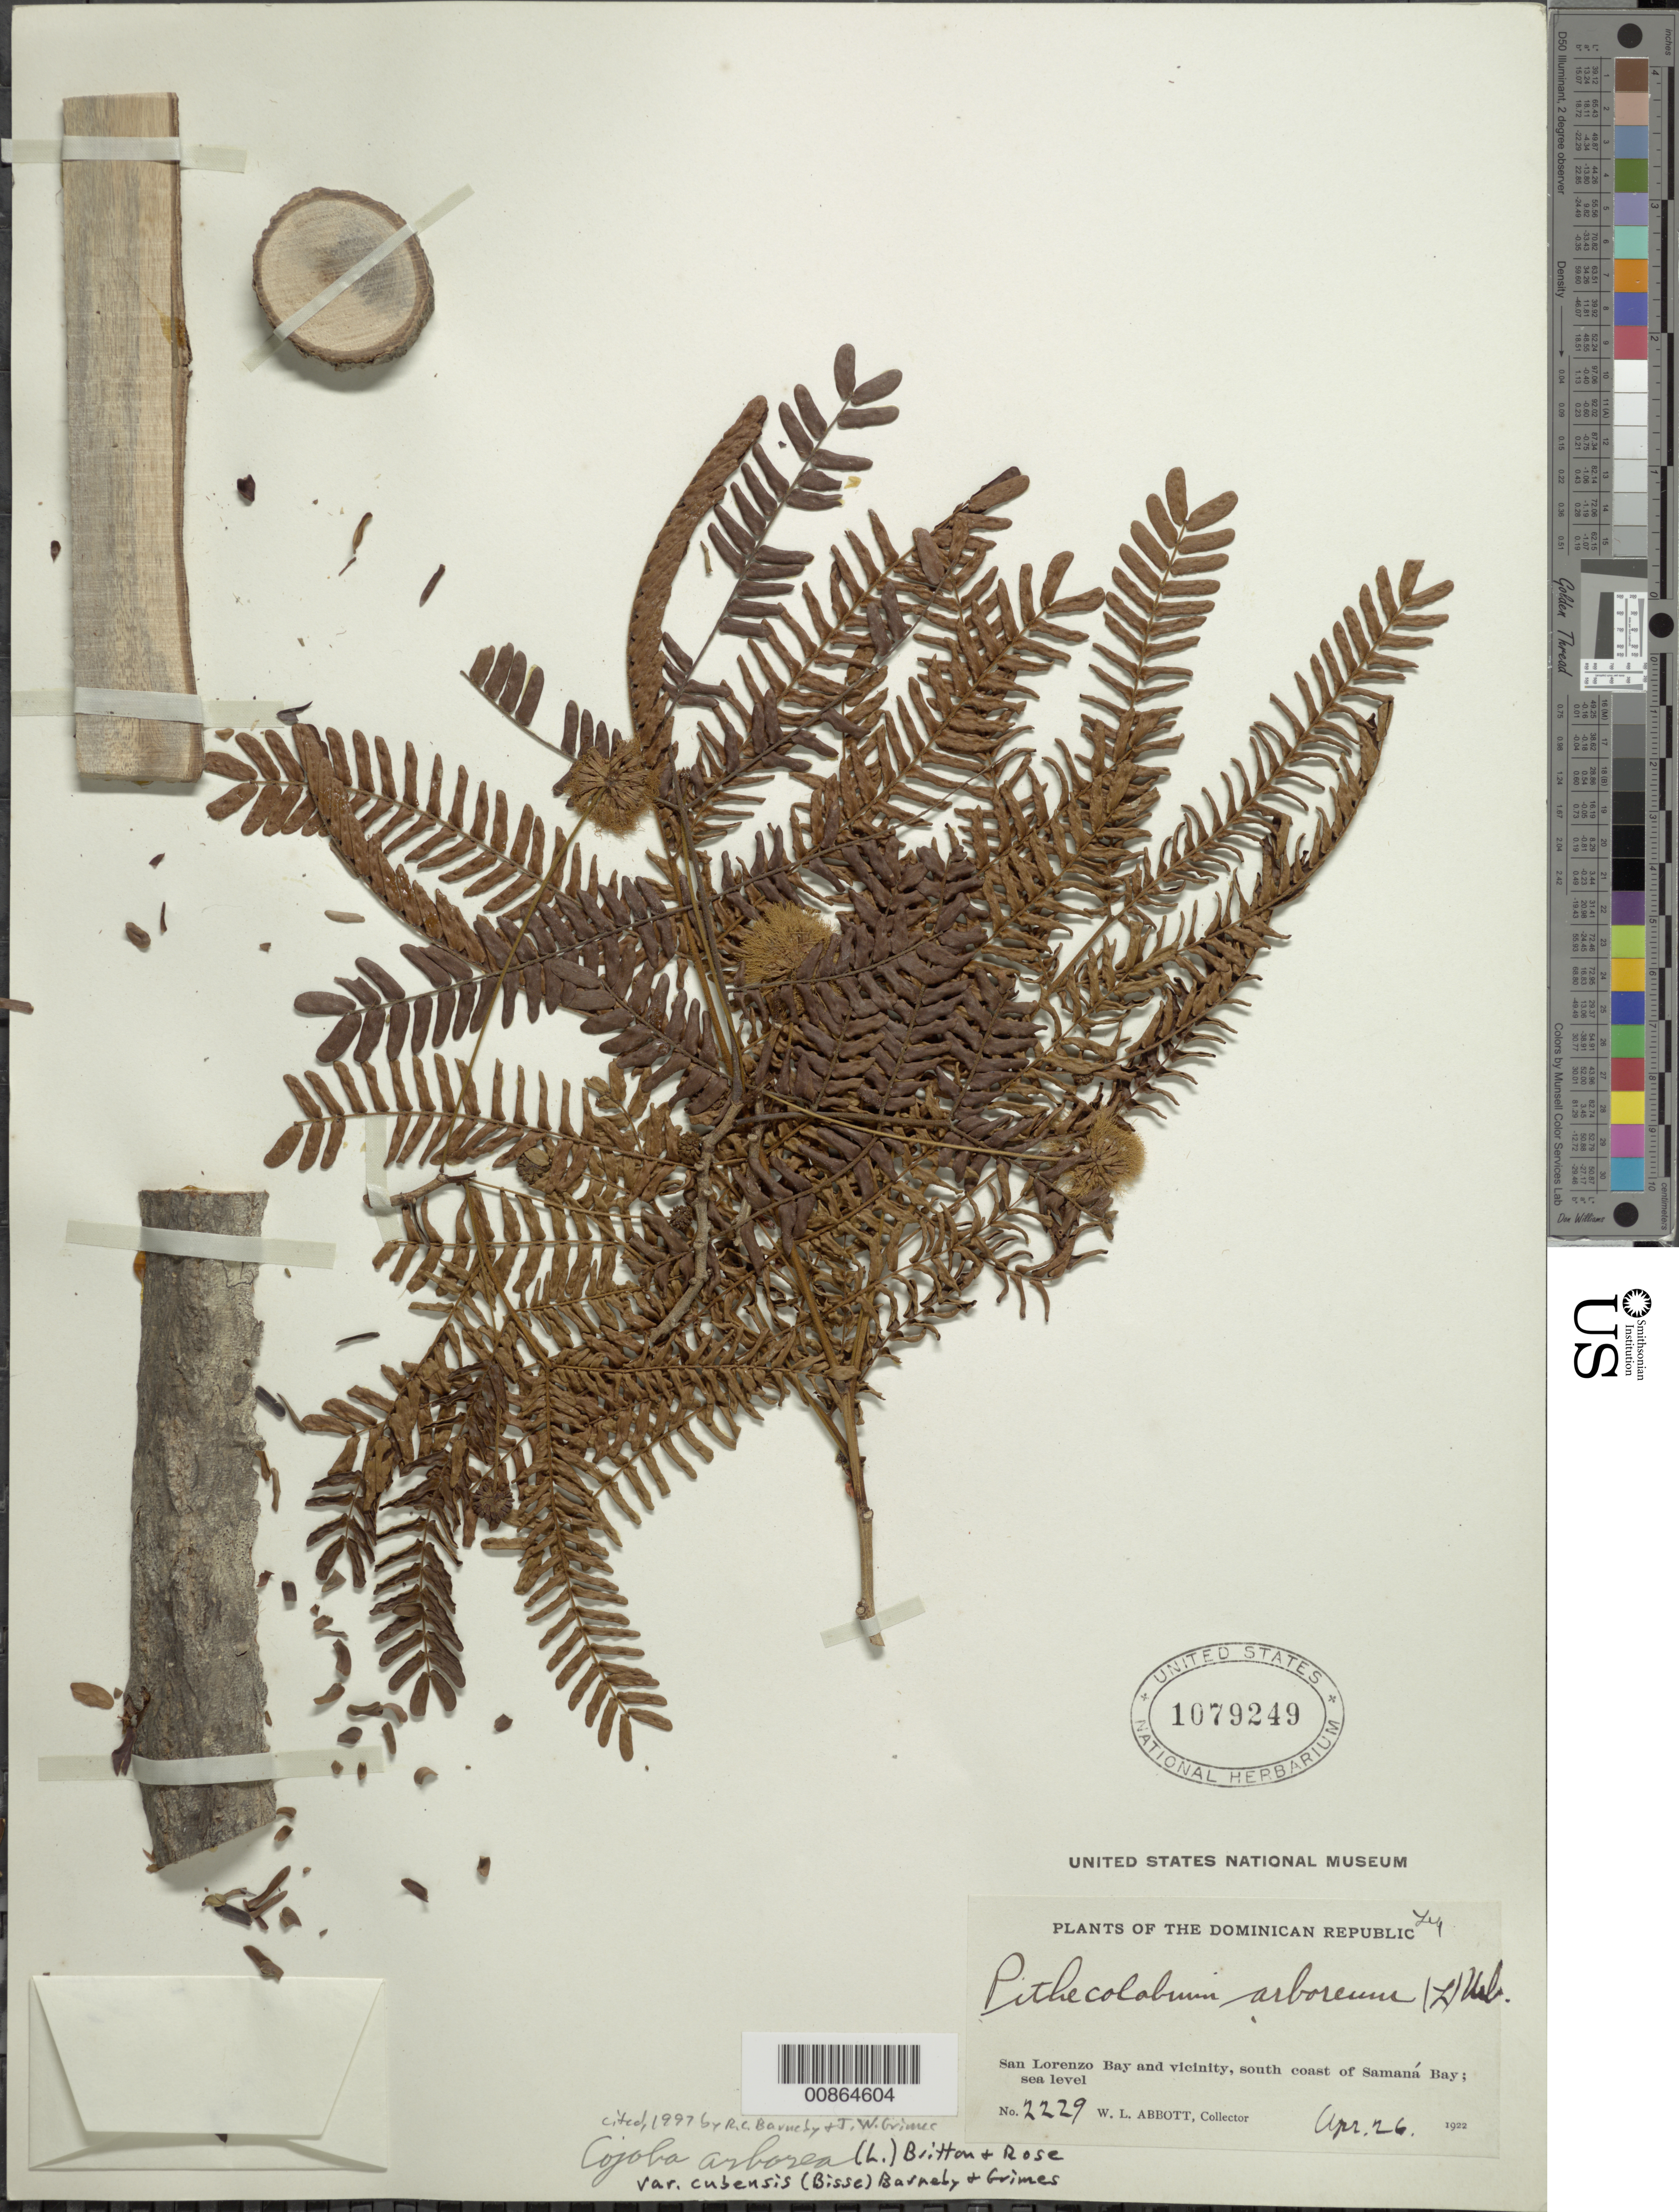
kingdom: Plantae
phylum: Tracheophyta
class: Magnoliopsida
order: Fabales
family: Fabaceae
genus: Cojoba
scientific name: Cojoba arborea var. cubensis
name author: (Bisse) Barneby & J.W. Grimes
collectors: W. L. Abbott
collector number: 2229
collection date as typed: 26 Apr 1922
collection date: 1922-04-26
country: Dominican Republic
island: Hispaniola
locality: San Lorenzo Bay and vicinity, south coast of Samaná Bay.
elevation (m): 0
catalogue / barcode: US 1079249